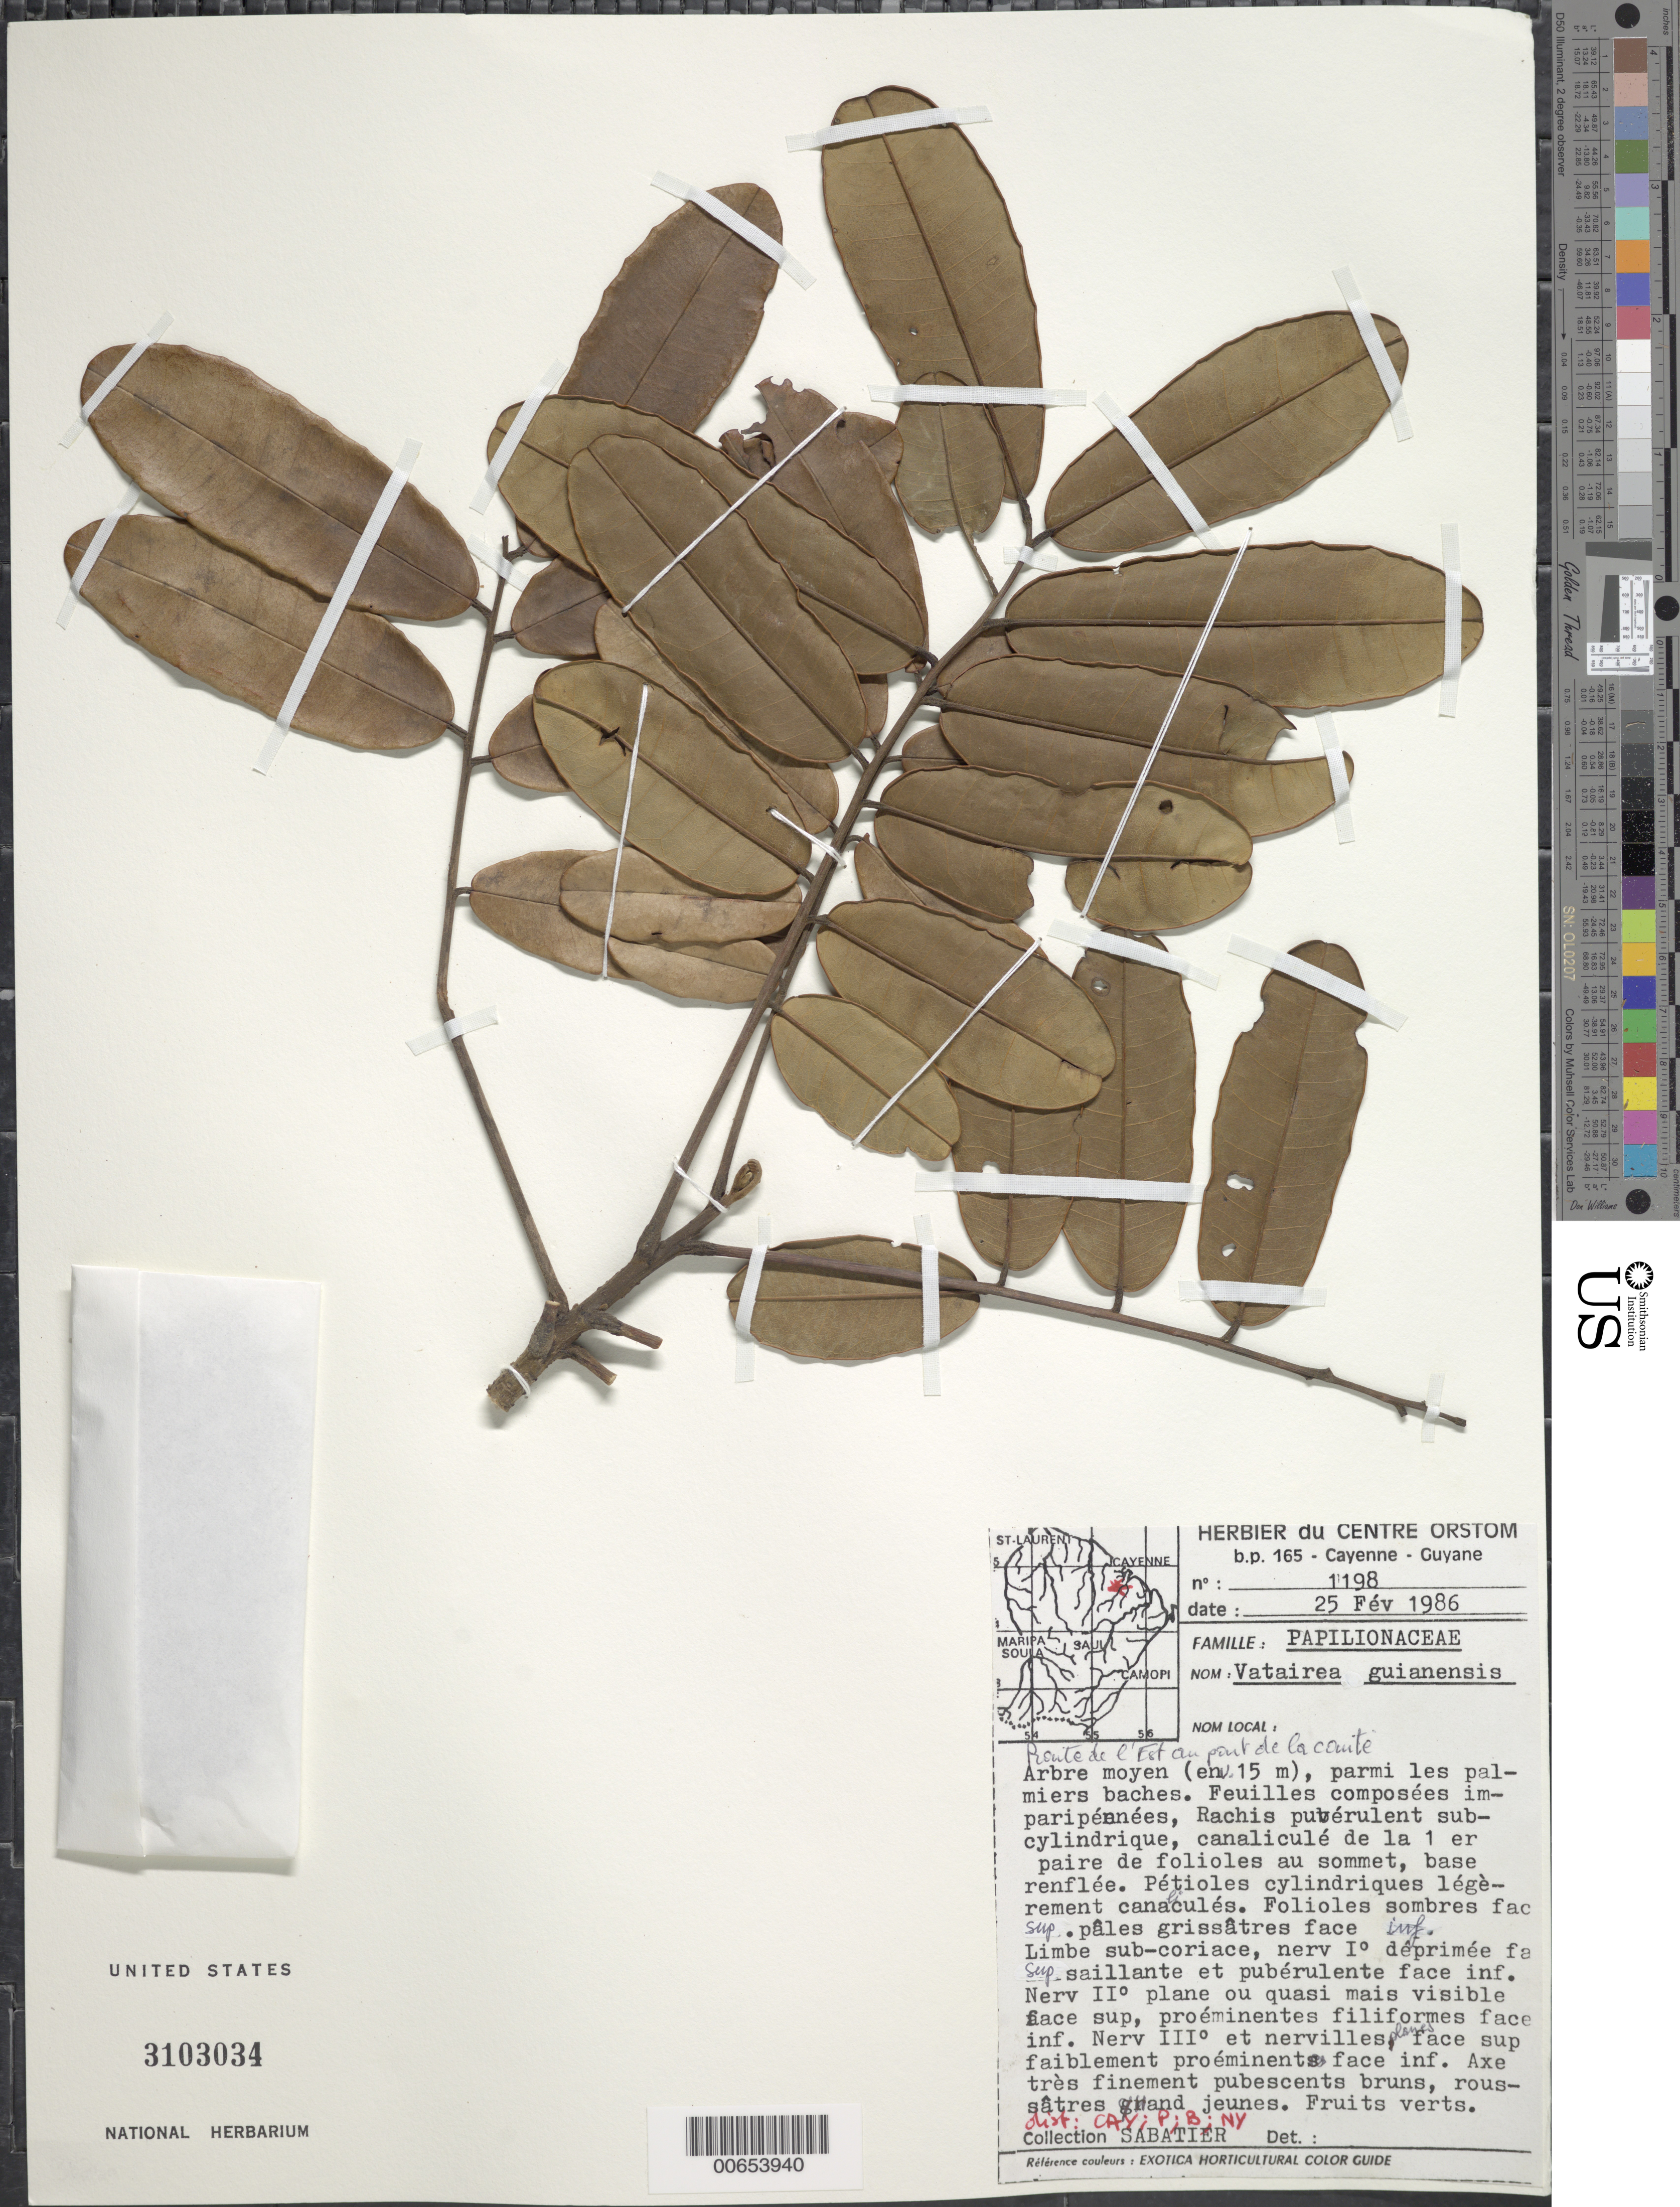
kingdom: Plantae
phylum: Tracheophyta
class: Magnoliopsida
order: Fabales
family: Fabaceae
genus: Vatairea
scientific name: Vatairea guianensis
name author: Aubl.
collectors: D. Sabatier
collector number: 1198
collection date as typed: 25-Feb-86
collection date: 1986-02-25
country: French Guiana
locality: Pointe de l'Est, au pont de la Comte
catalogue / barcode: US 3103034